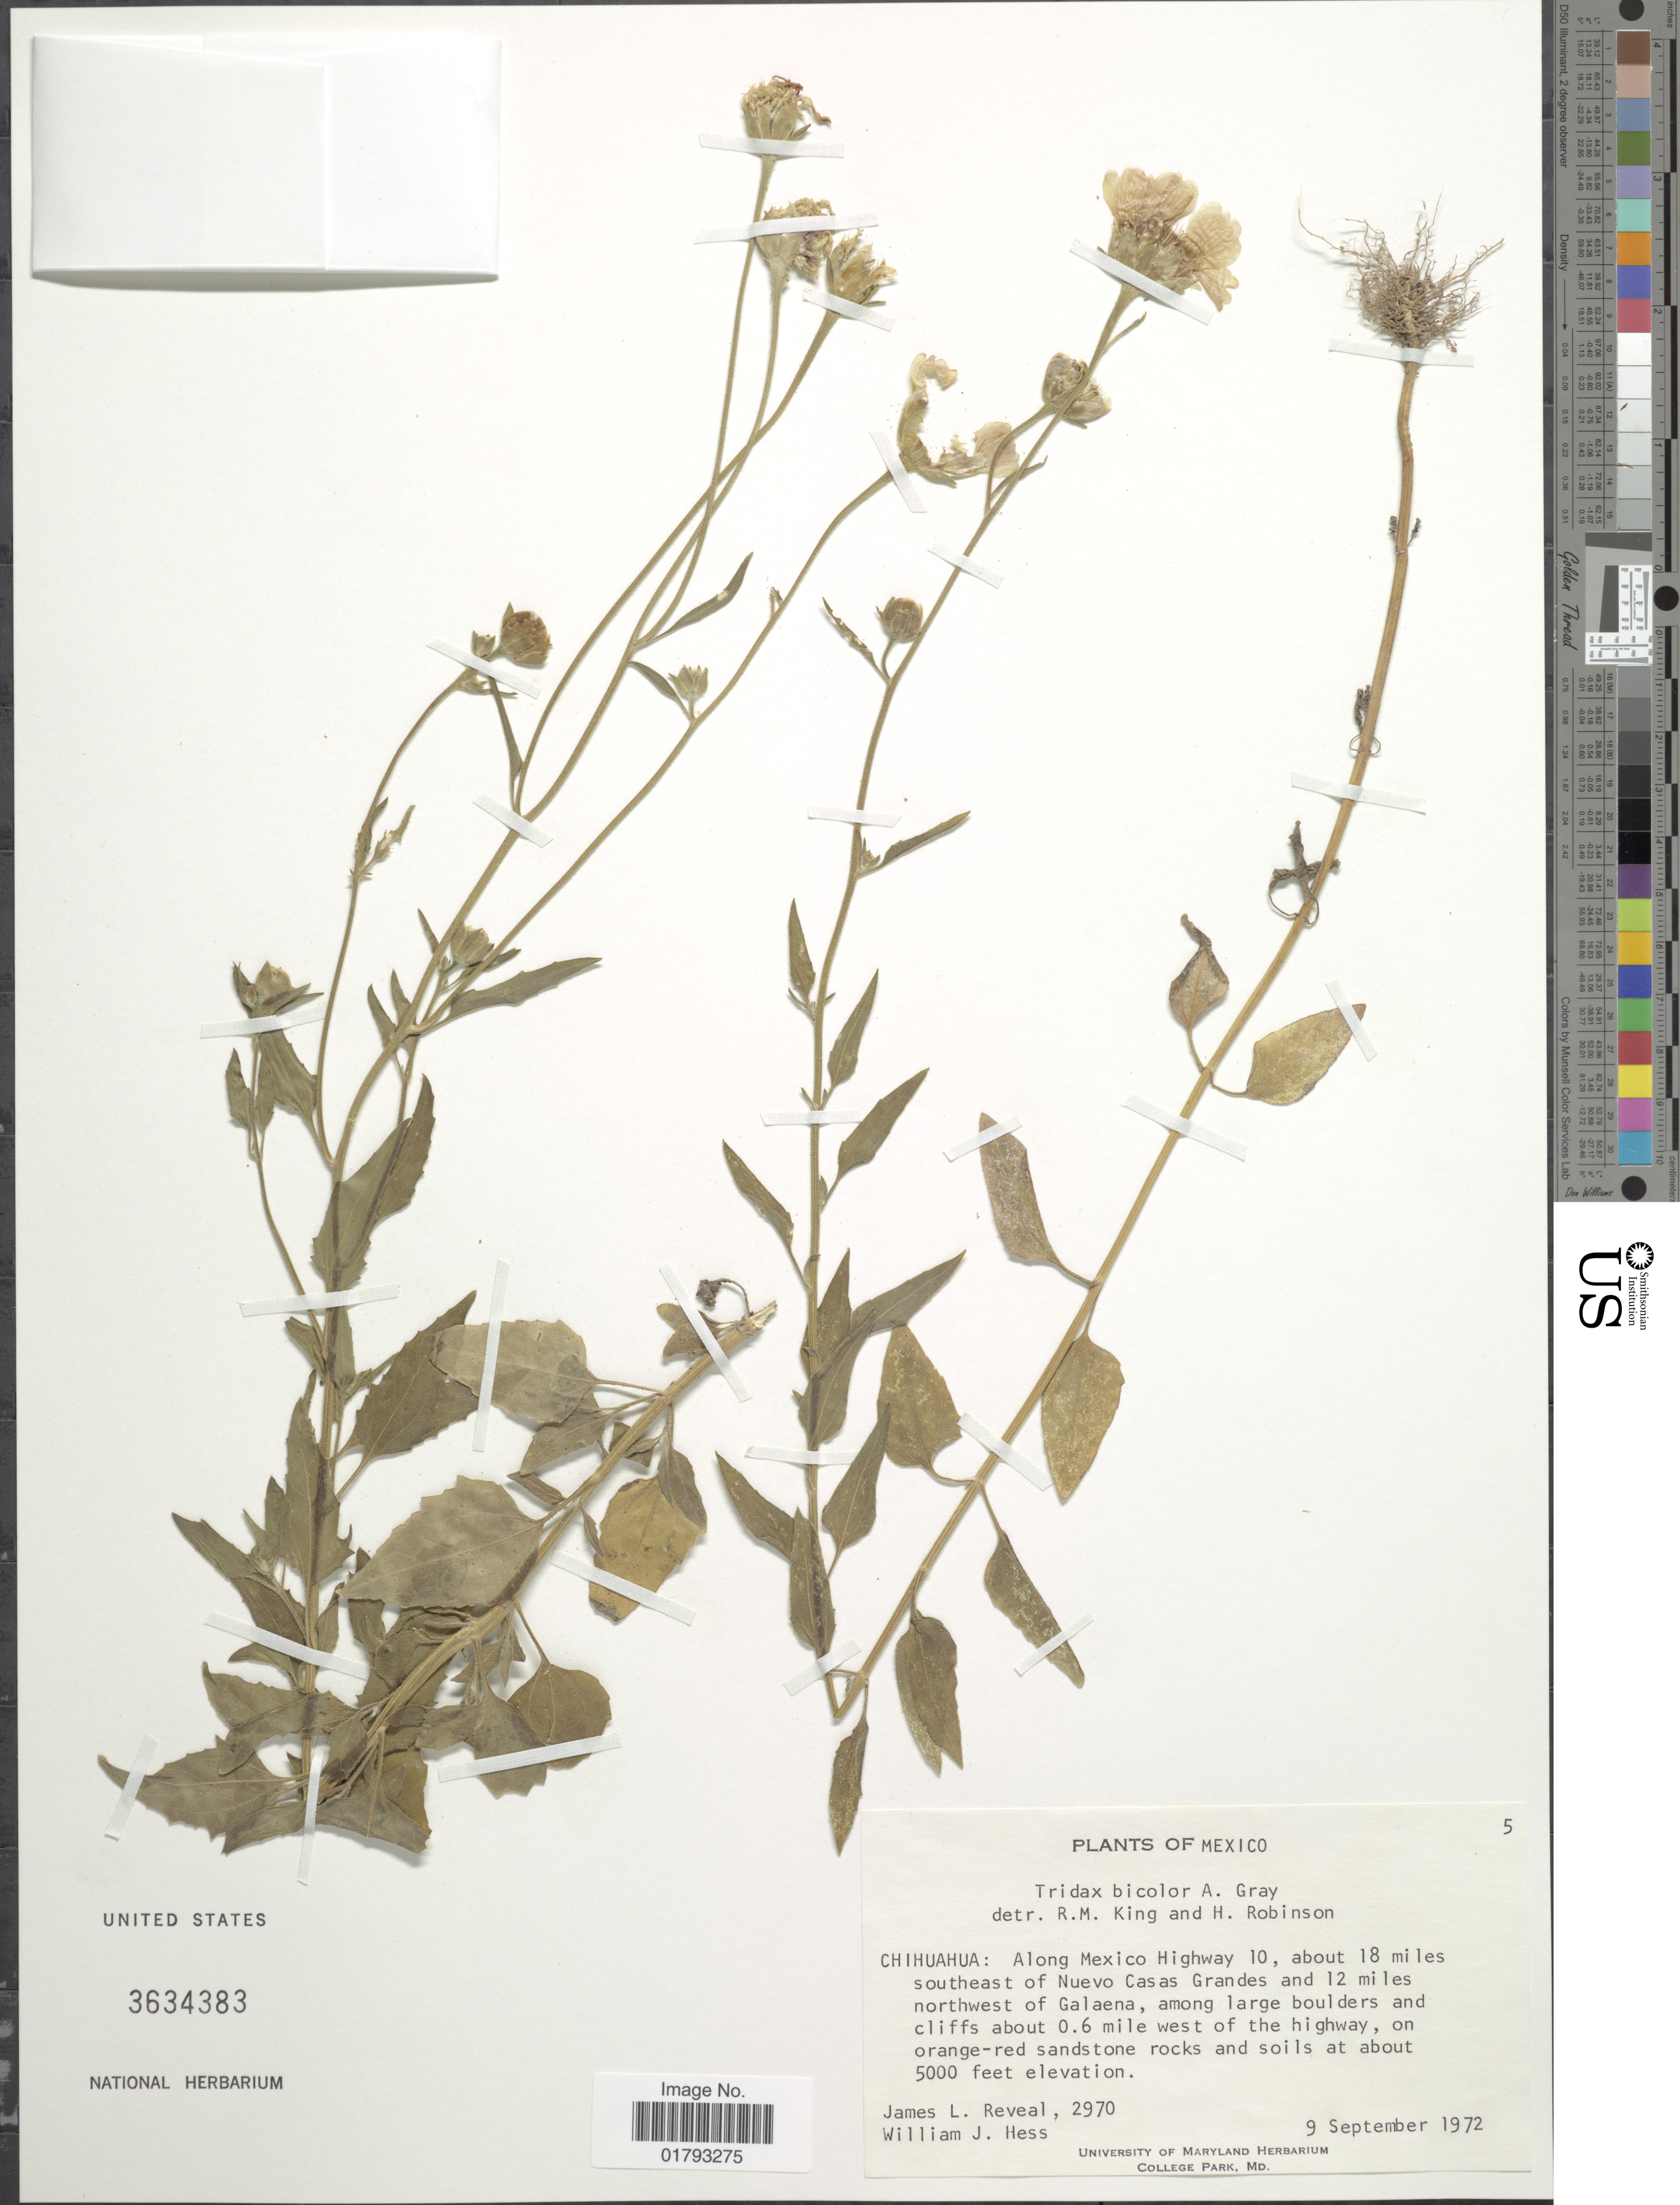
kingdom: Plantae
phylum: Tracheophyta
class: Magnoliopsida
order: Asterales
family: Asteraceae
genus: Tridax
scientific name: Tridax bicolor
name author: A. Gray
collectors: J. L. Reveal & W. Hess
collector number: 2970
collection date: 1972-09-09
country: Mexico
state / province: Chihuahua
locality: Chihuahua: Along Mexcio Highway 10, about 18 miles southeast of Nuevo Casas Grandes and 12 miles northwest of Galaena, among large boulders and cliiffs about 0.6 mile west of the highway.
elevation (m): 1524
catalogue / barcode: US 3634383